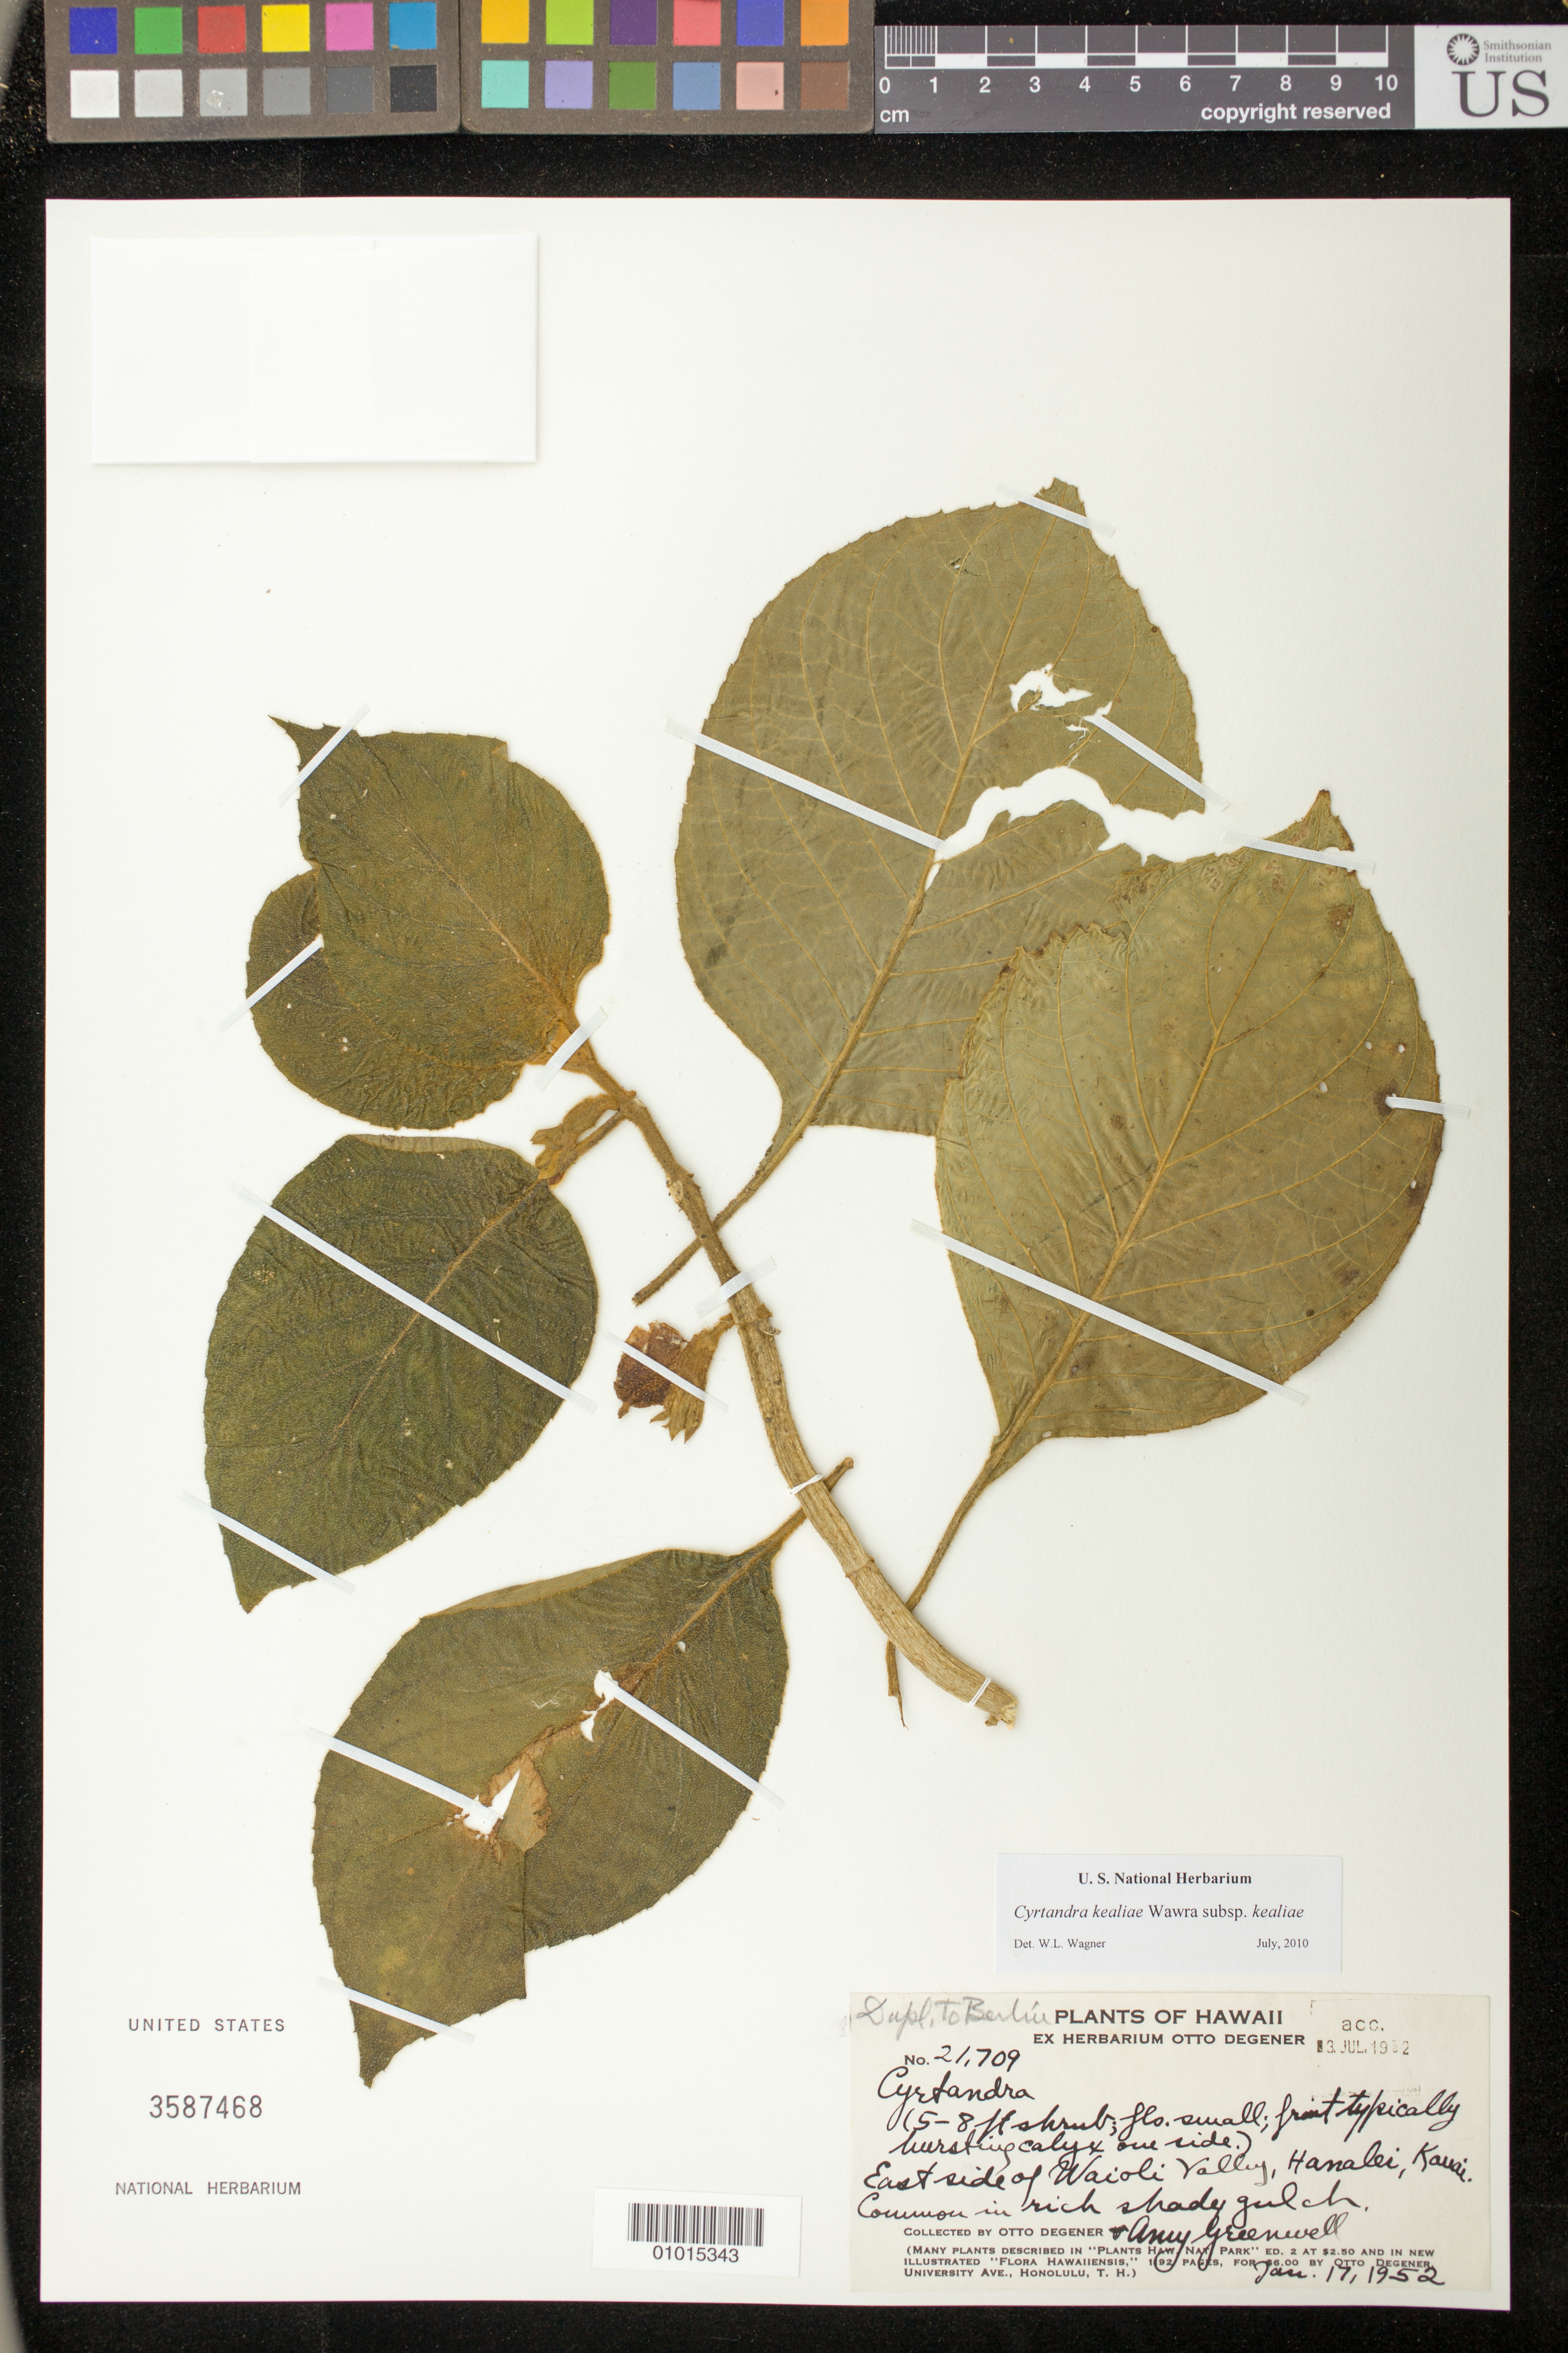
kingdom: Plantae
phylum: Tracheophyta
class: Magnoliopsida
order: Lamiales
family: Gesneriaceae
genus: Cyrtandra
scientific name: Cyrtandra kealiae subsp. kealiae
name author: Wawra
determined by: Wagner, W. L., (BOT), Smithsonian Institution - National Museum of Natural History (UNITED STATES)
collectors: O. Degener & A. B. Greenwell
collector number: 21709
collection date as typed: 17 Jan 1952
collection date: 1952-01-17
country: United States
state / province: Hawaii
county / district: Kauai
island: Kaua'i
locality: E side of Waioli Valley, Hanalei, shady gulch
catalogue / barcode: US 3587468